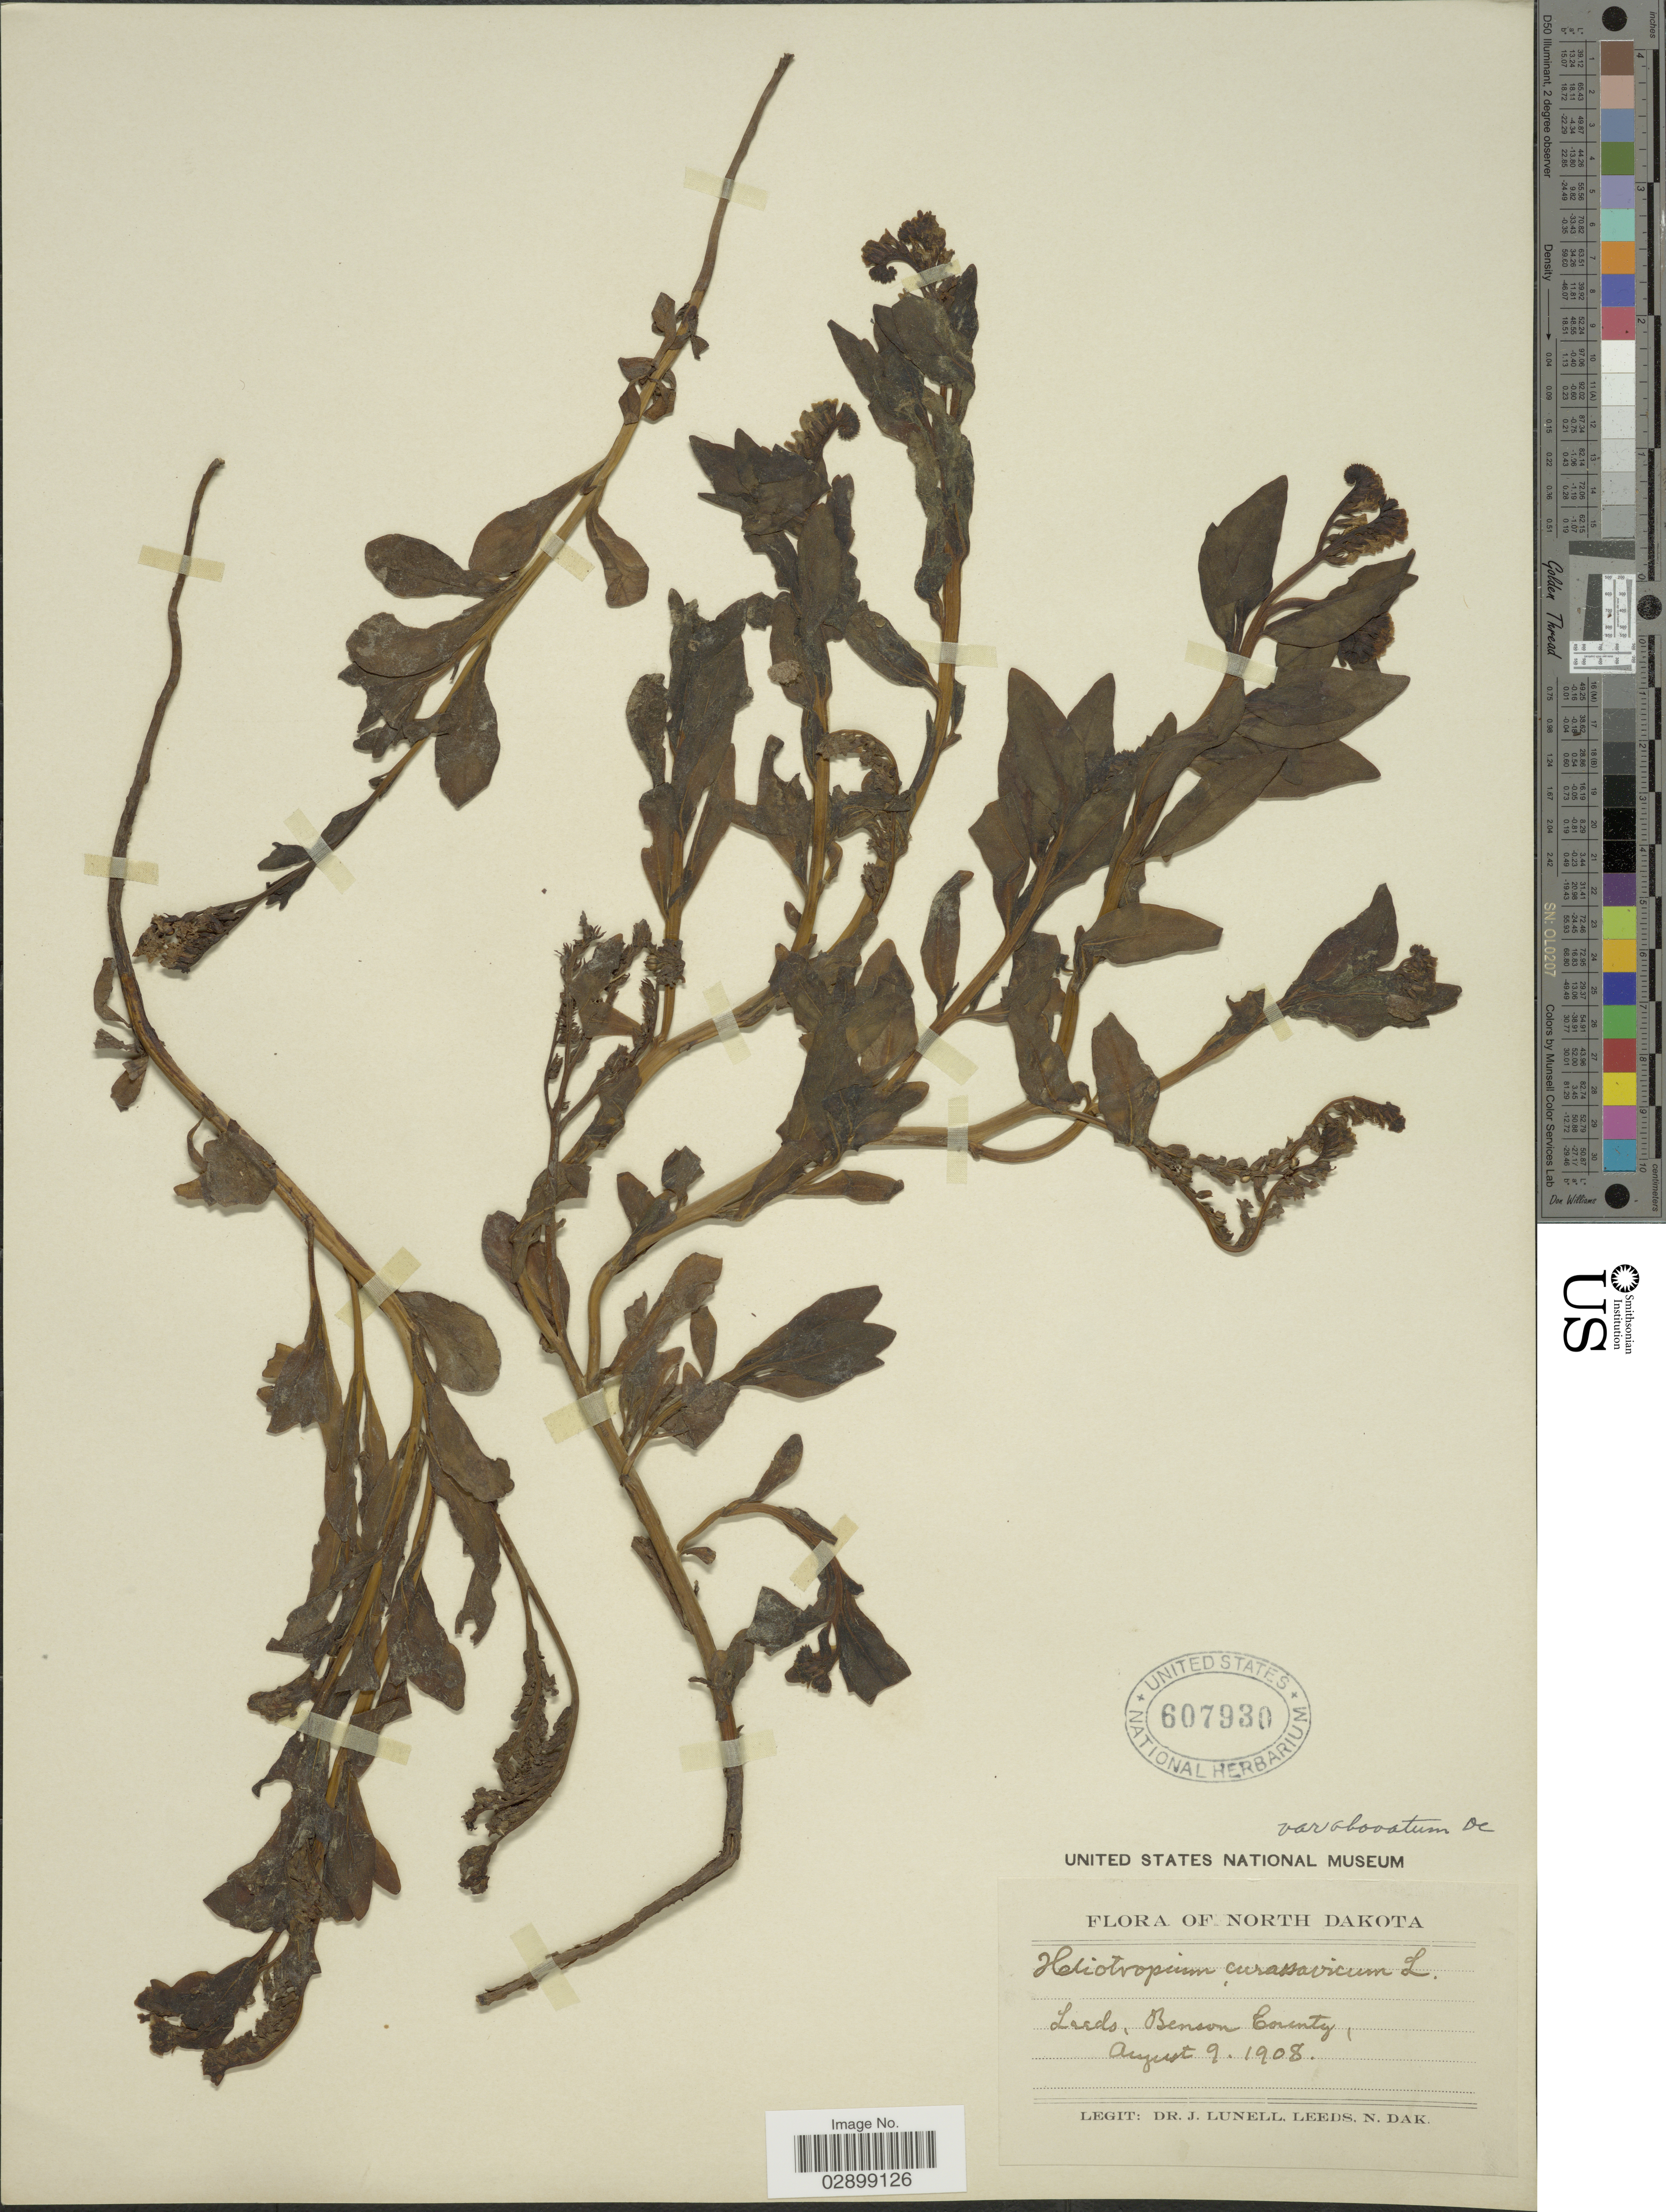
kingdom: Plantae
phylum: Tracheophyta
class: Magnoliopsida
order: Boraginales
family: Heliotropiaceae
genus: Heliotropium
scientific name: Heliotropium curassavicum subsp. obovatum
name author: (DC.) Á. Löve & D. Löve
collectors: J. Lunell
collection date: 1908-08-09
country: United States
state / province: North Dakota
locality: Leeds, Benson County.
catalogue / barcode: US 607930